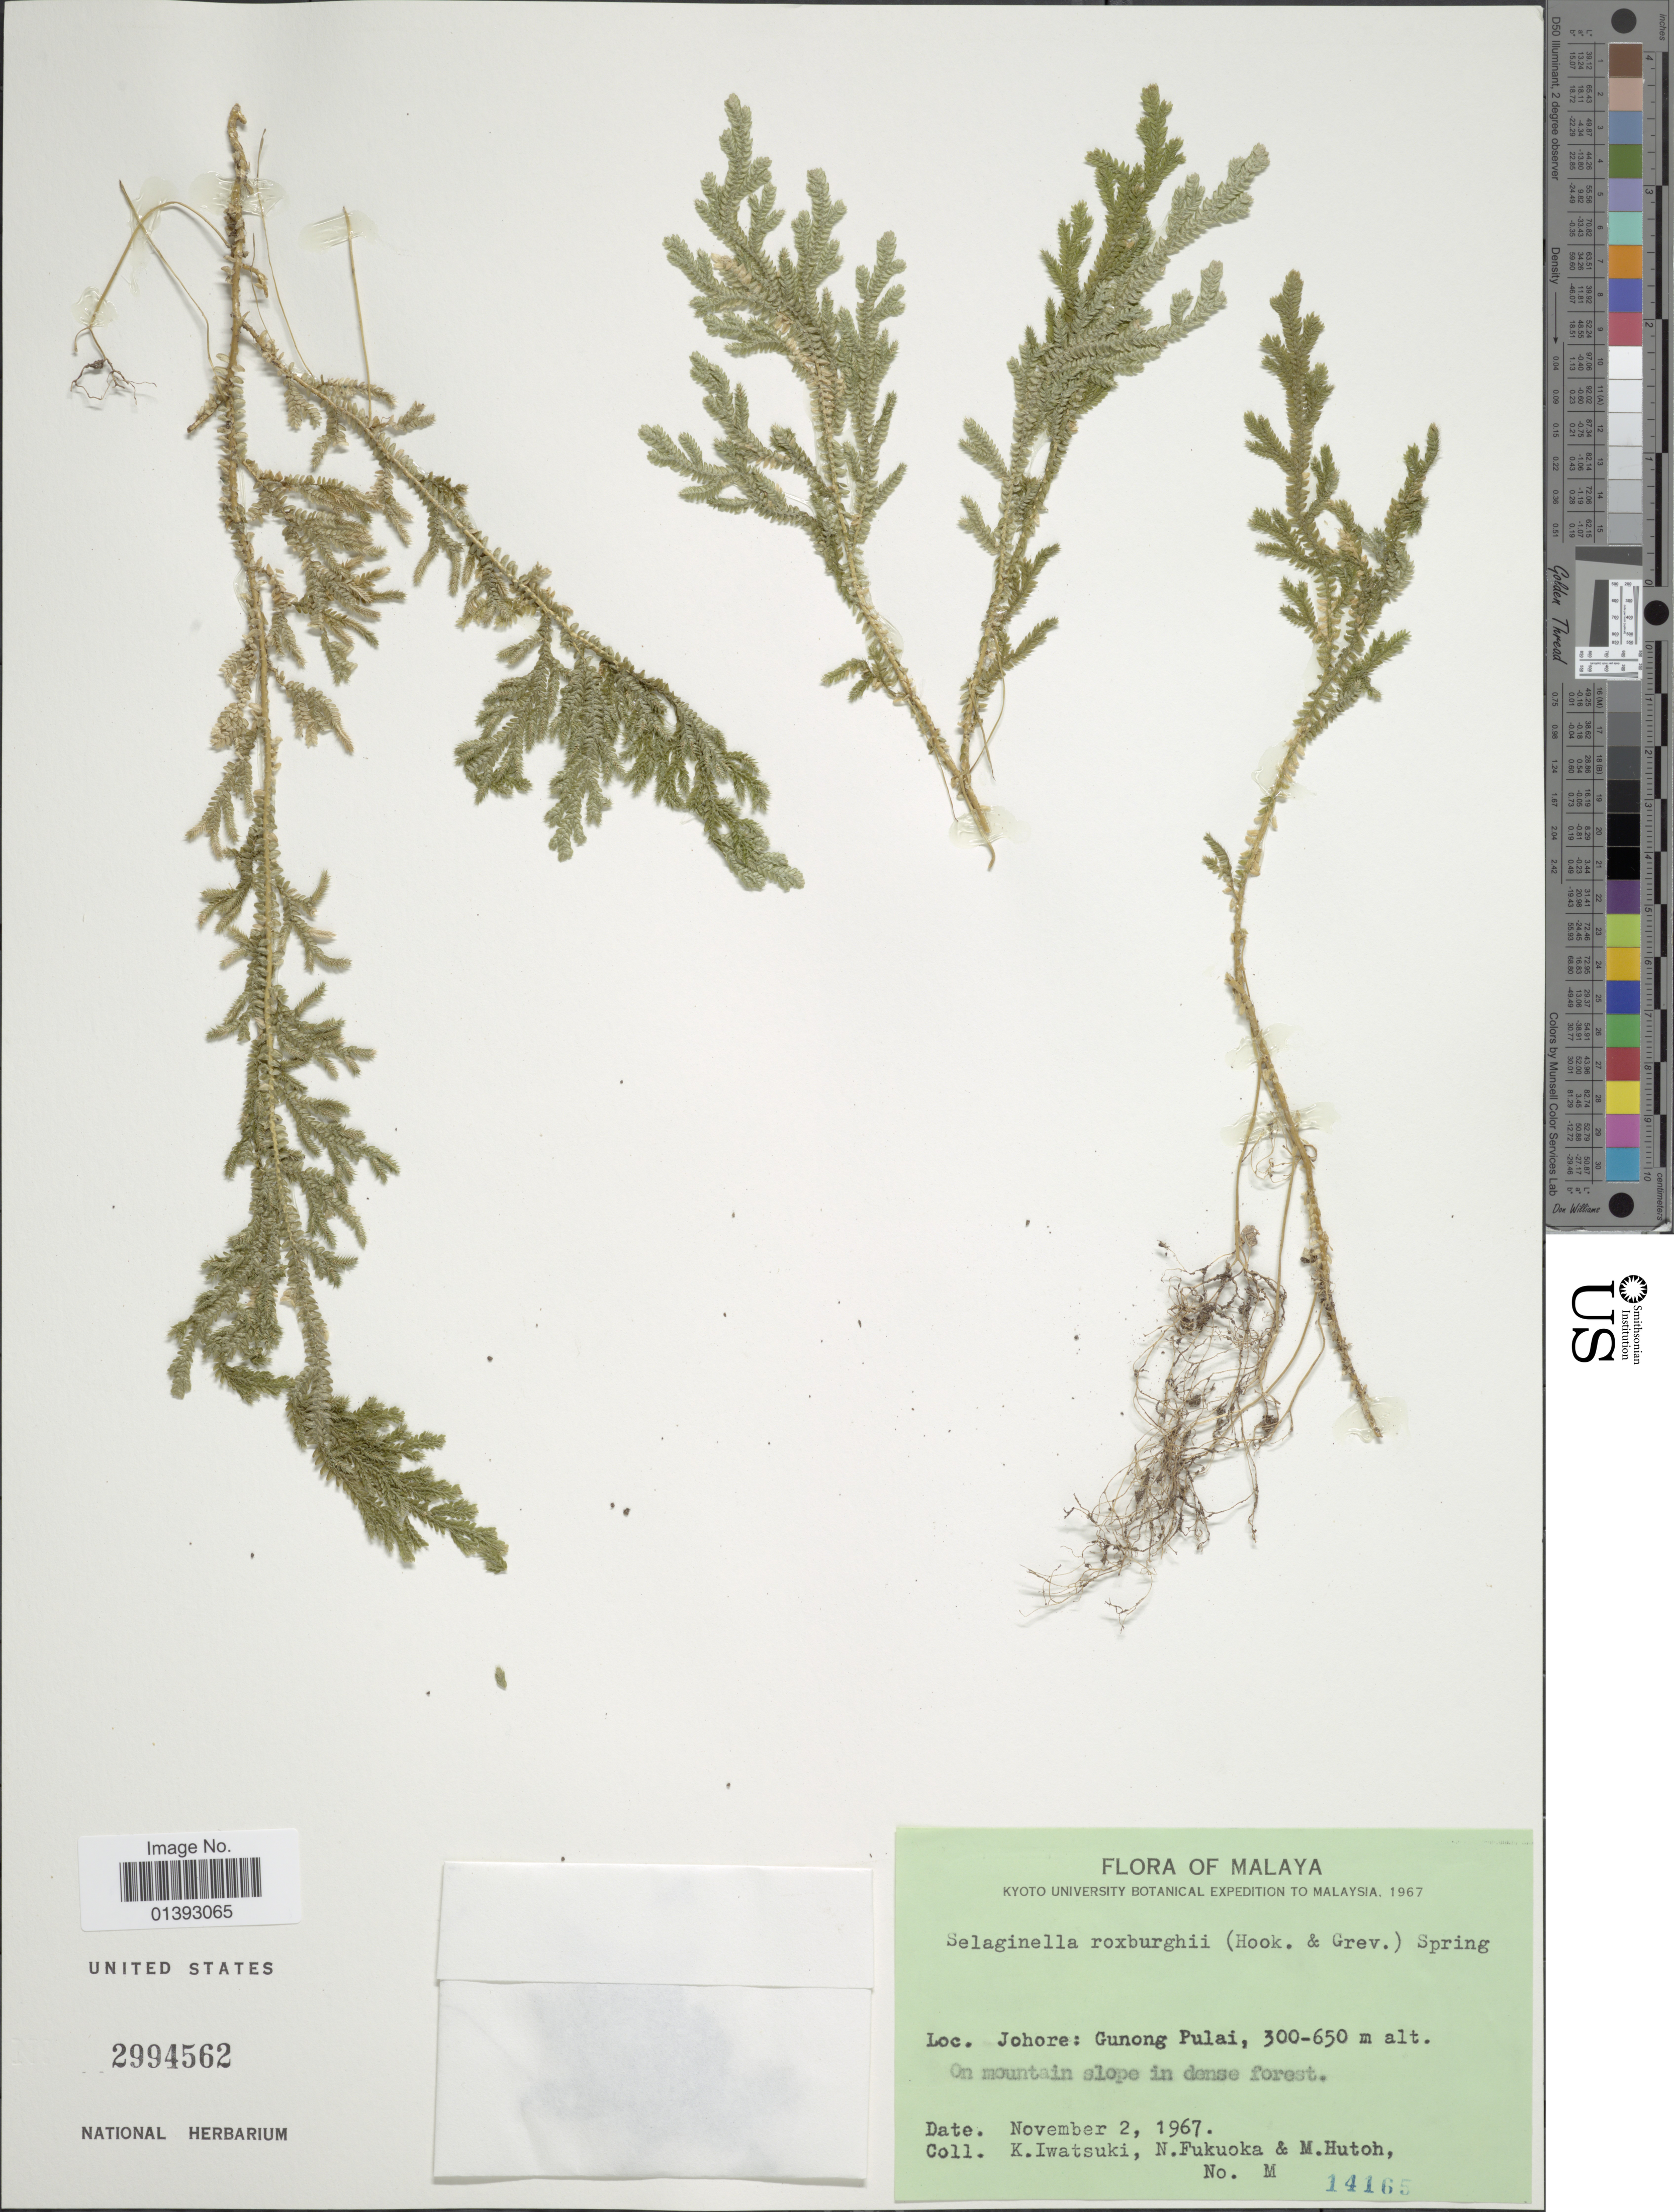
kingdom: Plantae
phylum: Tracheophyta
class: Lycopodiopsida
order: Selaginellales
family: Selaginellaceae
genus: Selaginella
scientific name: Selaginella roxburghii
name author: (Hook. & Grev.) Spring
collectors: K. Iwatsuki, N. Fukuoka & M. Hutoh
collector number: M14165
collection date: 1967-11-02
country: Malaysia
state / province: Johor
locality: Gunong Pulai, on mountain slope in dense forest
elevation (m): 300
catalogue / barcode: US 2994562